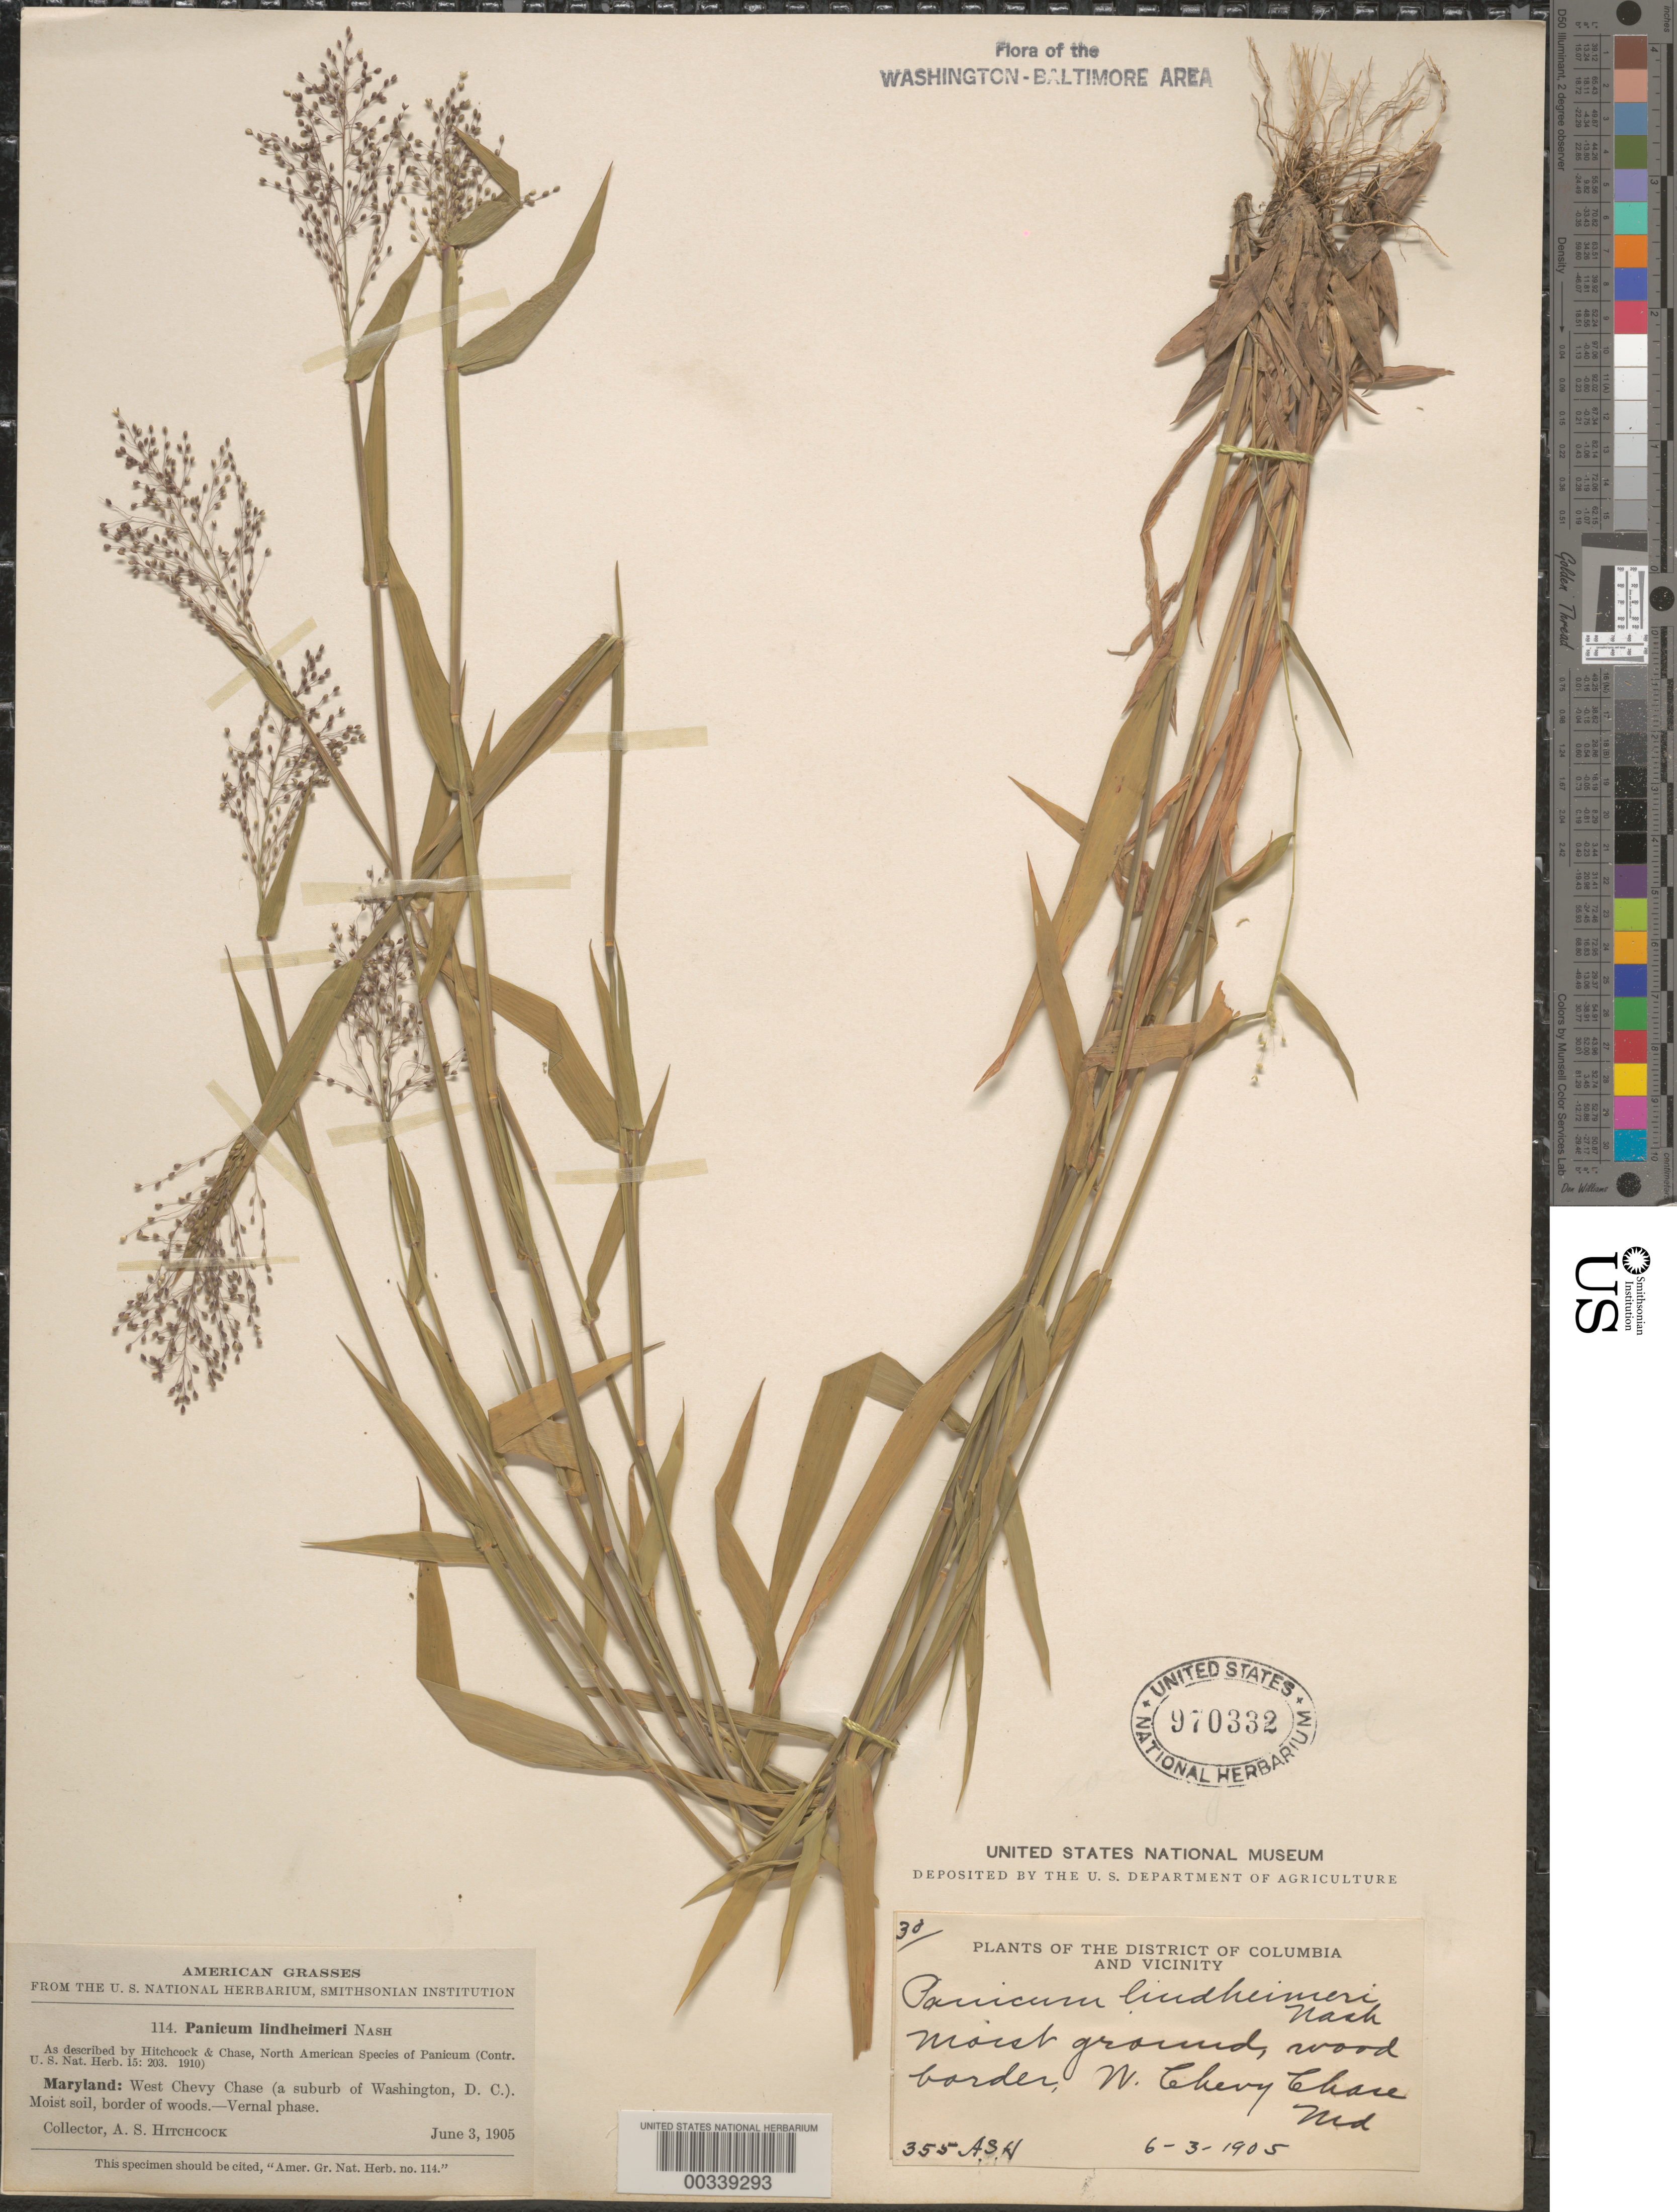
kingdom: Plantae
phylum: Tracheophyta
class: Liliopsida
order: Poales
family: Poaceae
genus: Dichanthelium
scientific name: Dichanthelium acuminatum var. lindheimeri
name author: (Nash) Gould & C.A. Clark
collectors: A. S. Hitchcock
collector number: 30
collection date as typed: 03 Jun 1905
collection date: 1905-06-03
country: United States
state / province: Maryland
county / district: Prince George's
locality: W Chevy Chase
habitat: Moist ground wood border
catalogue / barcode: US 970332